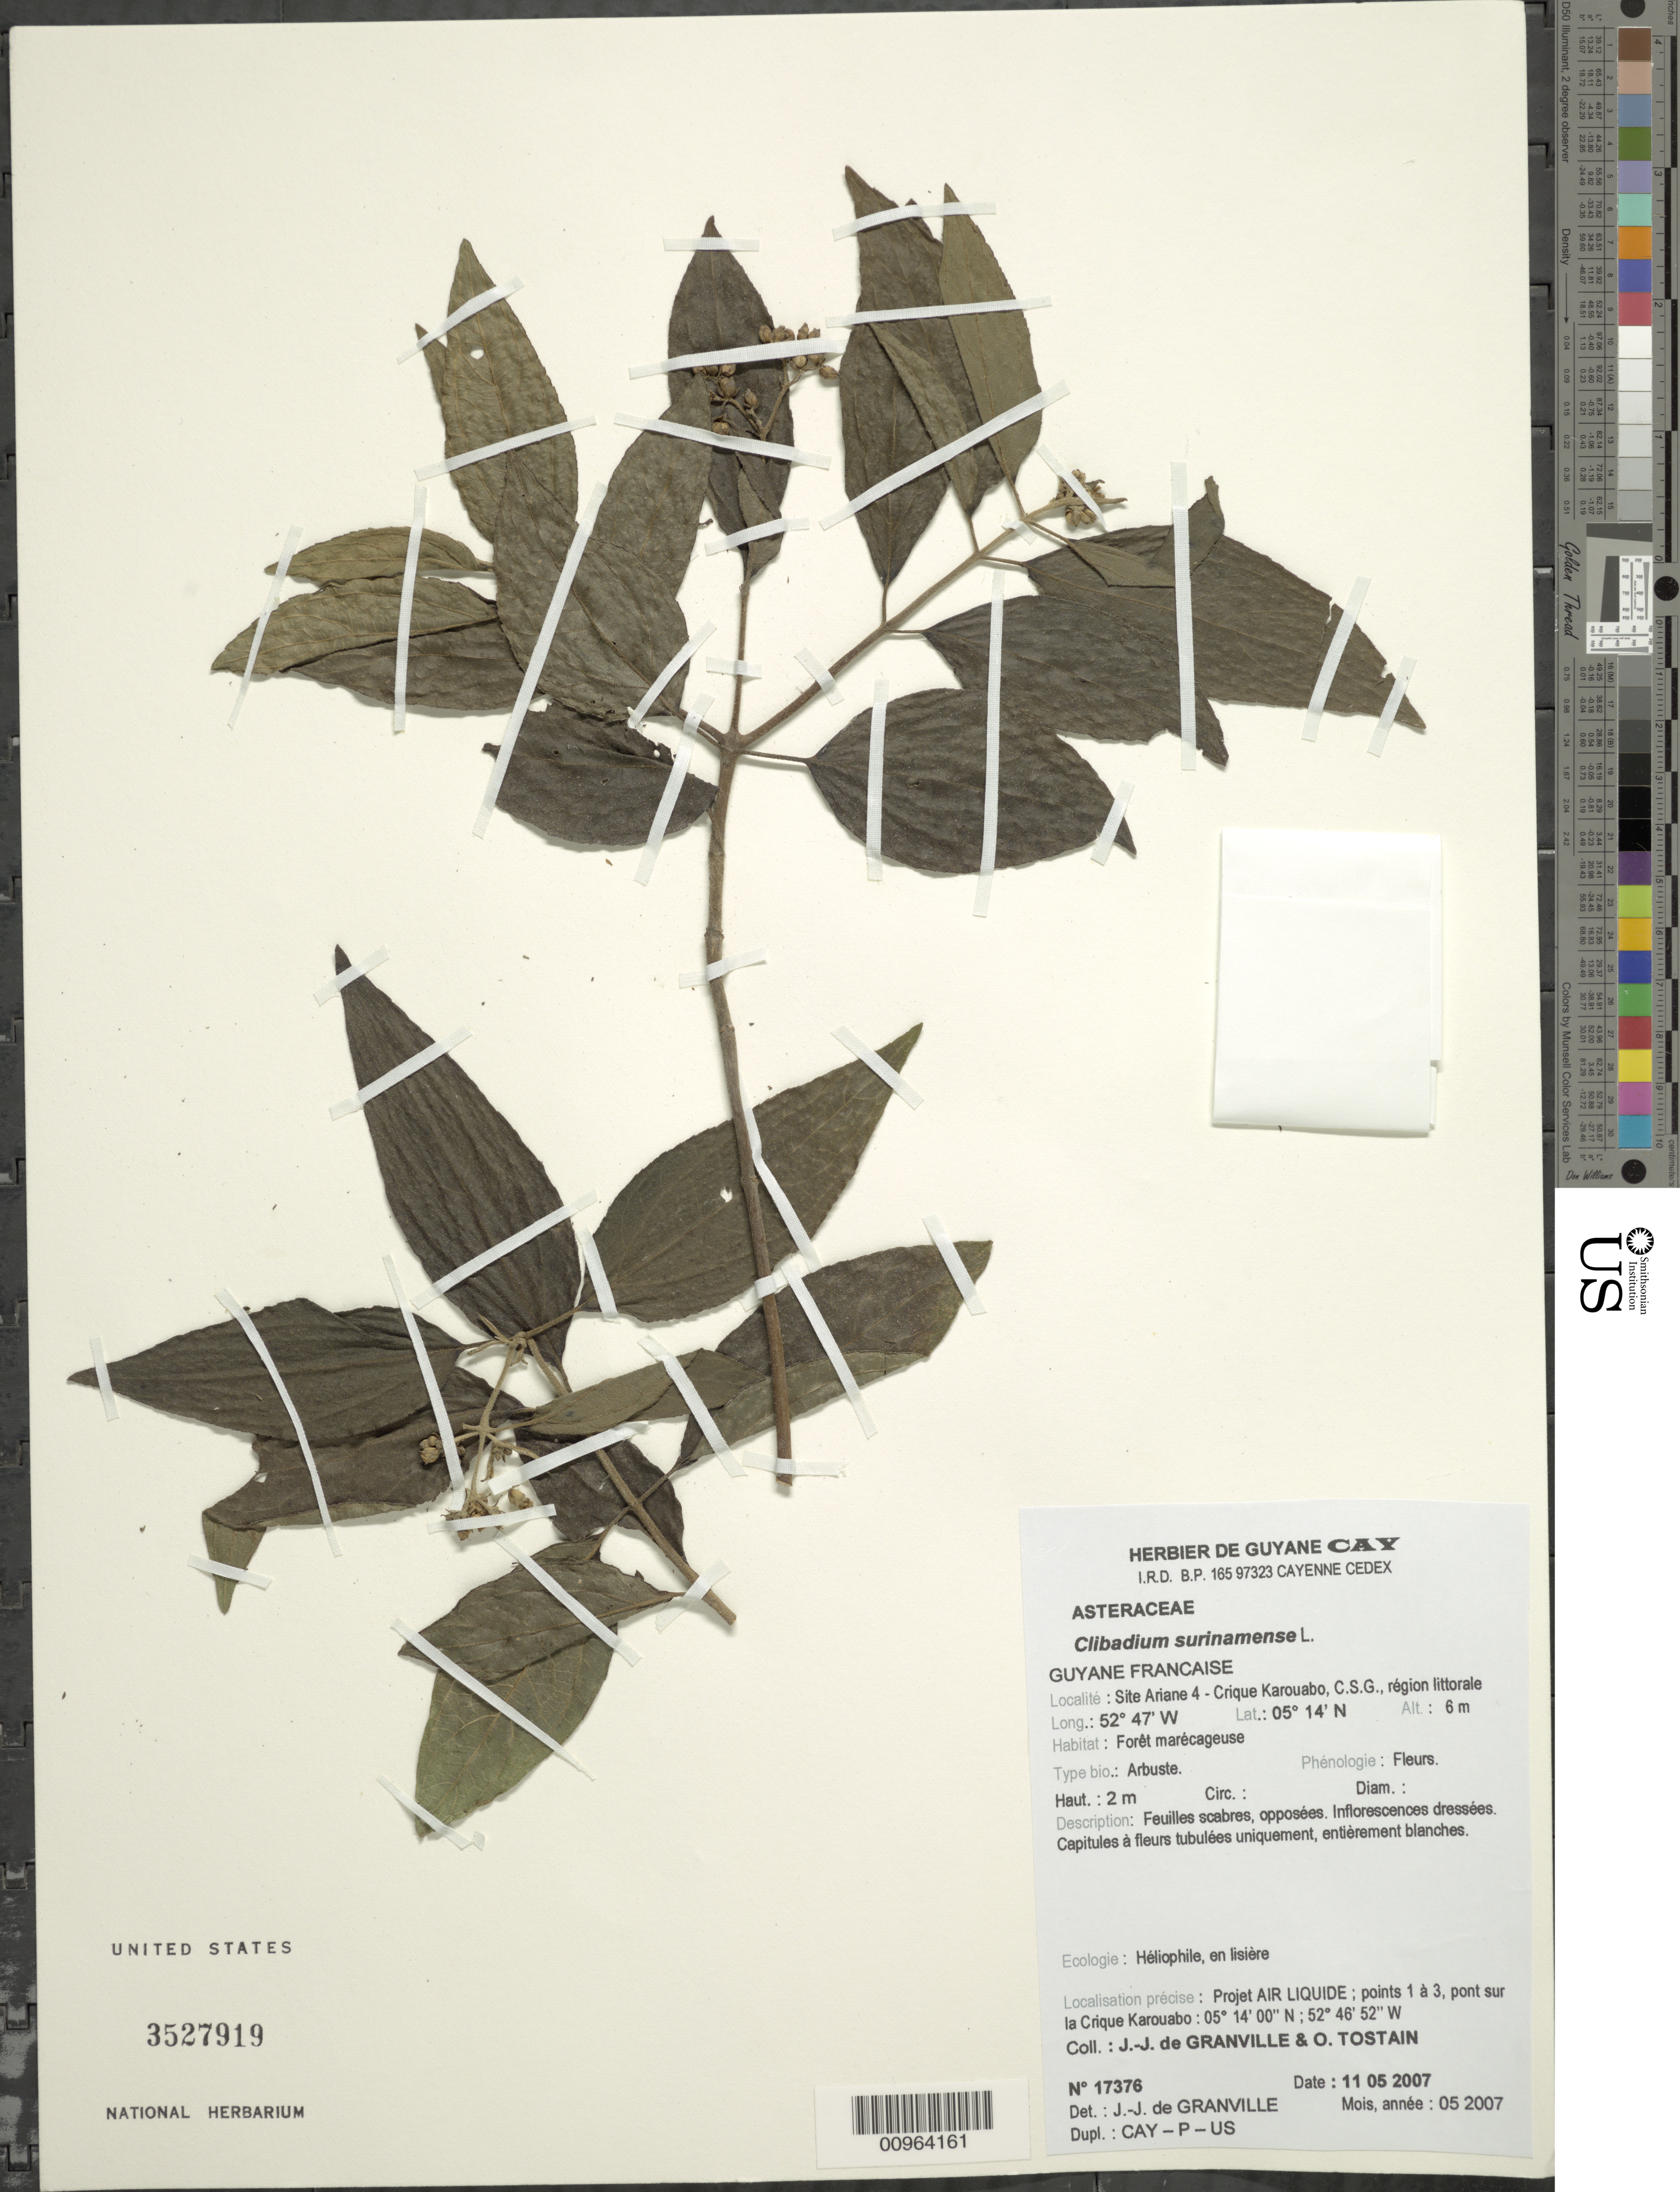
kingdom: Plantae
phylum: Tracheophyta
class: Magnoliopsida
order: Asterales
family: Asteraceae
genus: Clibadium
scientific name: Clibadium surinamense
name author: L.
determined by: Granville, J. J. de, (CAY), Institut de Recherche pour le Developpement (IRD) (FRENCH GUIANA)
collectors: J.-J. de Granville & O. Tostain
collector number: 17376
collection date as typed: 11-May-07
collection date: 2007-05-11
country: French Guiana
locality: Crique Karouabo, C.S.G., Site Ariane 4. Projet AIR LIQUIDE; points 1 a 3, pont sur la Crique Karouabo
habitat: Region littorale; foret marecageuse; heliophile, en lisiere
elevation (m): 6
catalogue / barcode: US 3527919